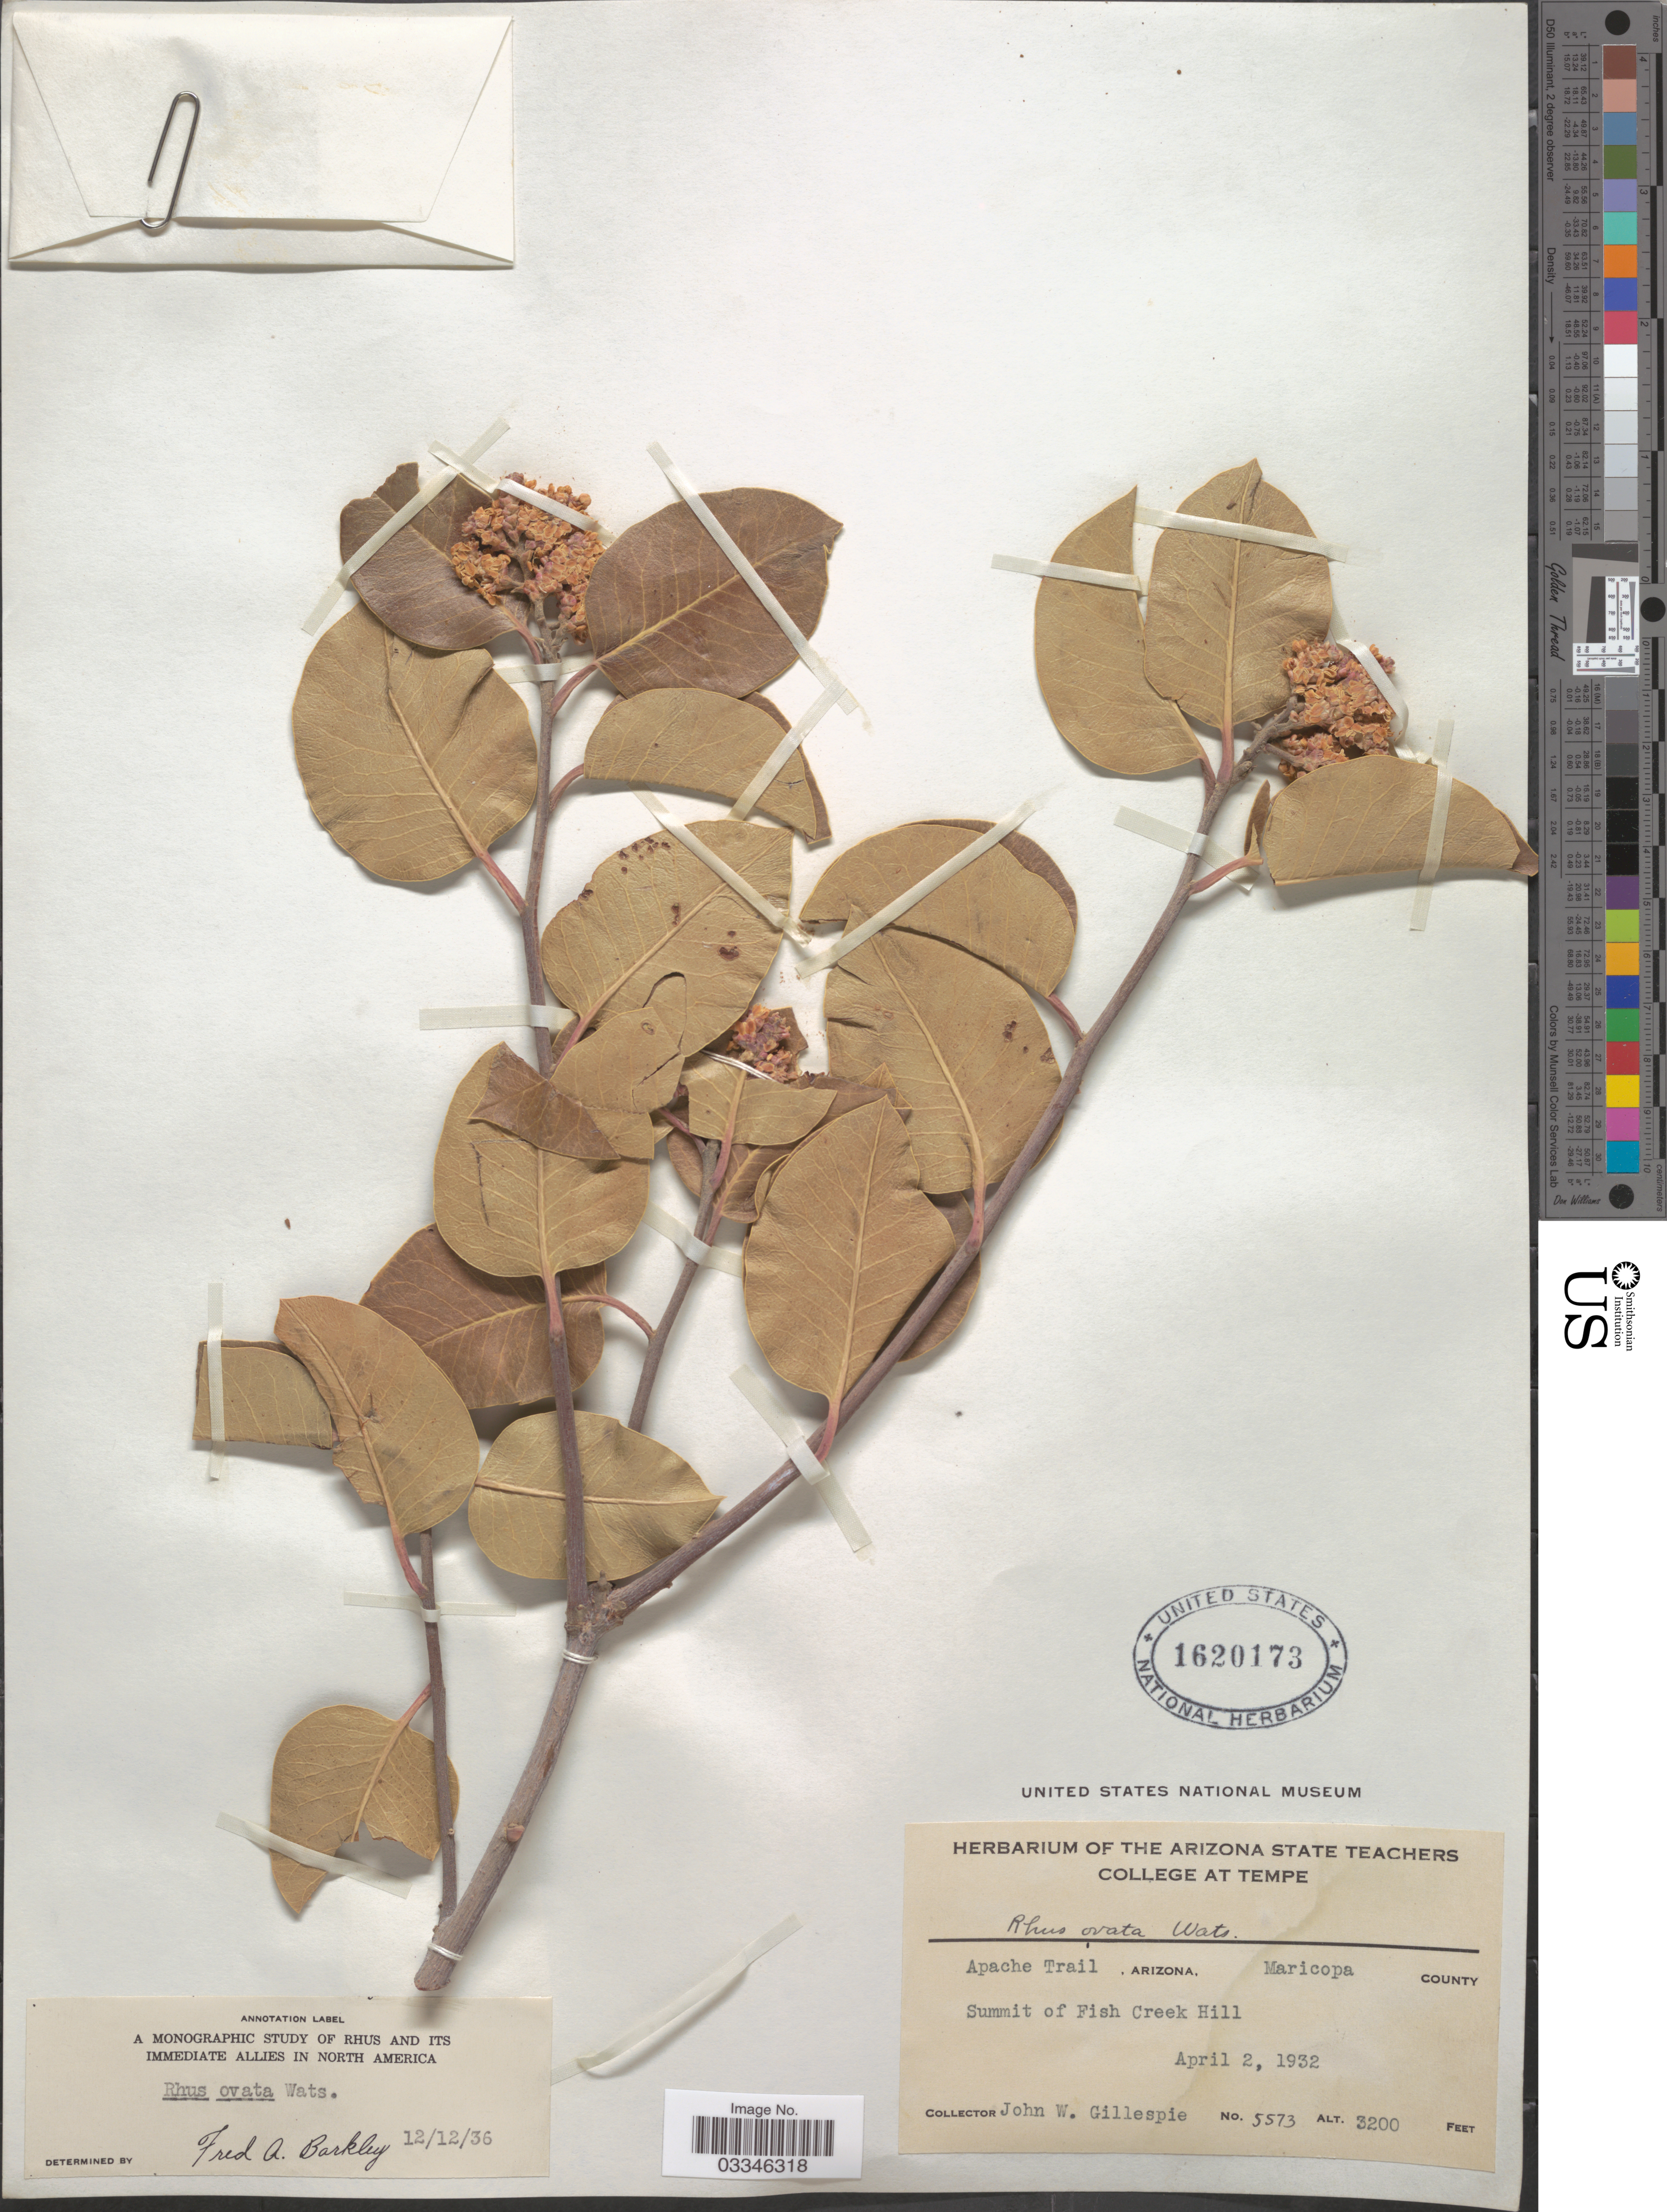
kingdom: Plantae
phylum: Tracheophyta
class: Magnoliopsida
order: Sapindales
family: Anacardiaceae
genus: Rhus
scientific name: Rhus ovata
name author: S. Watson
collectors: J. W. Gillespie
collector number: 5573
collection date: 1932-04-02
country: United States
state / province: Arizona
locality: Apache Trail. Maricopa County. Summit of Fish Creek Hill.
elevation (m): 975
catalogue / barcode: US 1620173